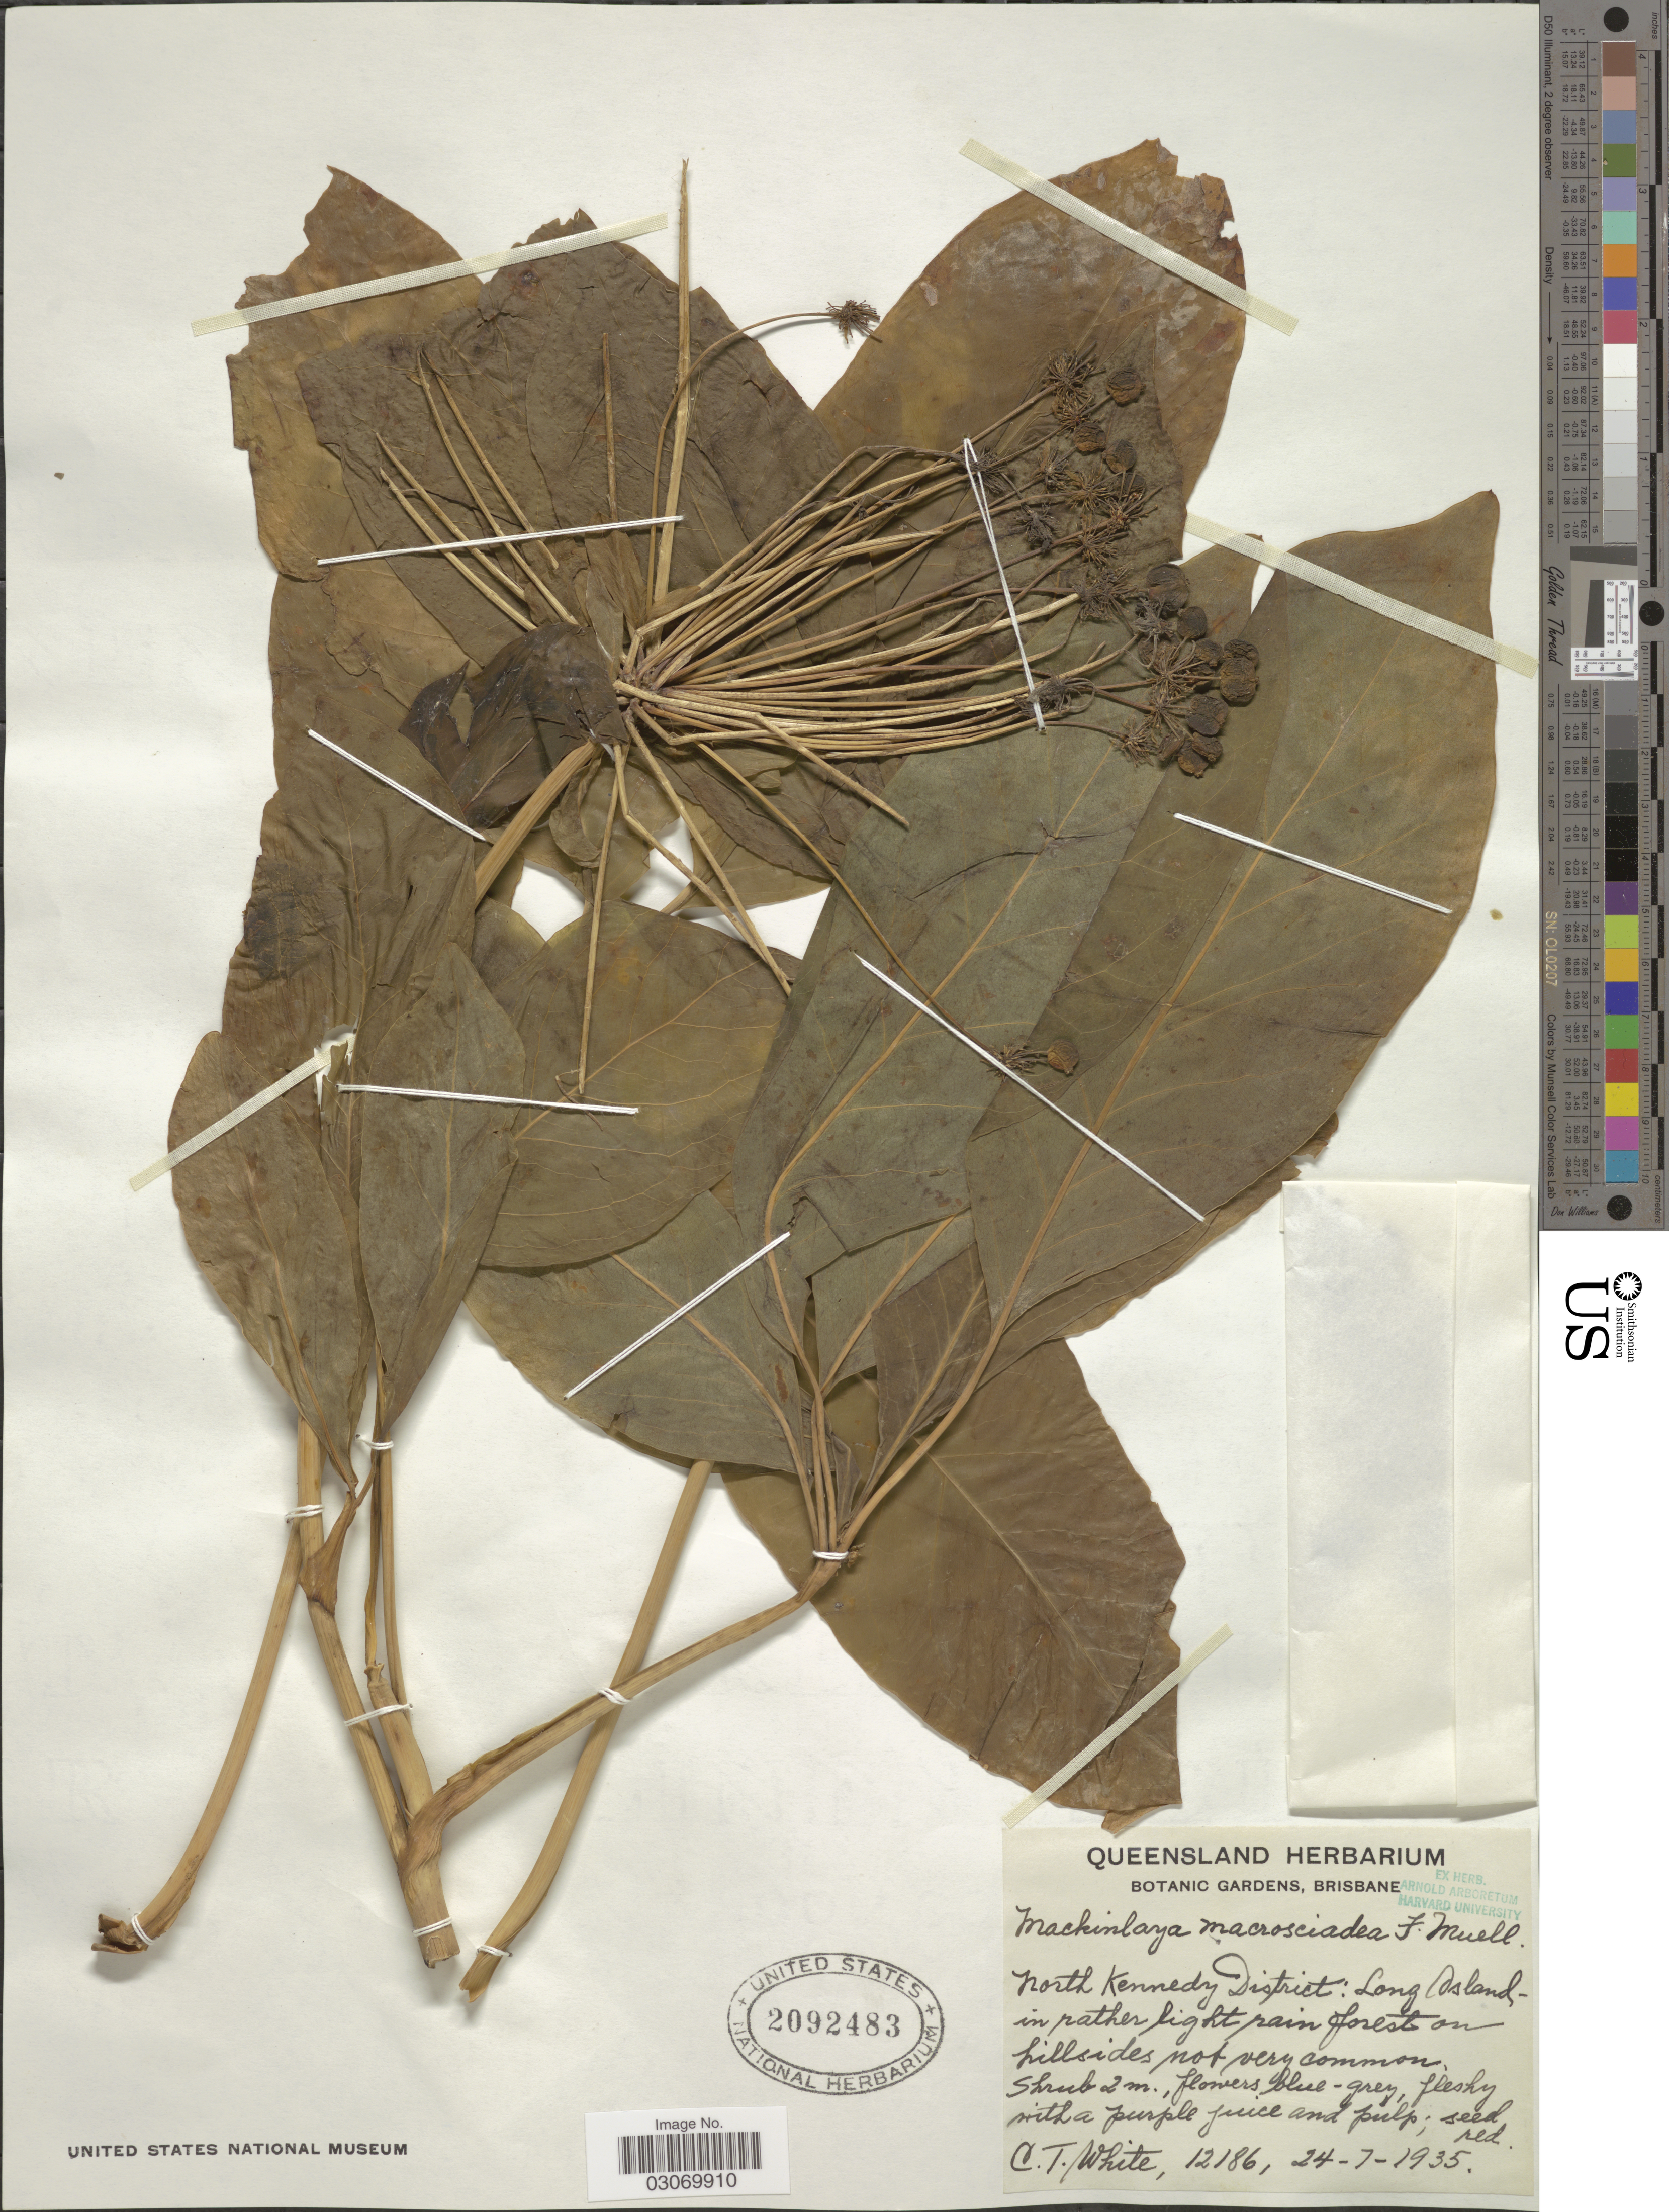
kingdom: Plantae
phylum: Tracheophyta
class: Magnoliopsida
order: Apiales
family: Apiaceae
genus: Mackinlaya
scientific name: Mackinlaya macrosciadea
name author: (F. Muell.) F. Muell.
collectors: C. T. White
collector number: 12186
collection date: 1935-07-24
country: Australia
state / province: Queensland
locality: North Kennedy District: Long Island in rather light rain forests on hillsides not very common.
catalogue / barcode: US 2092483